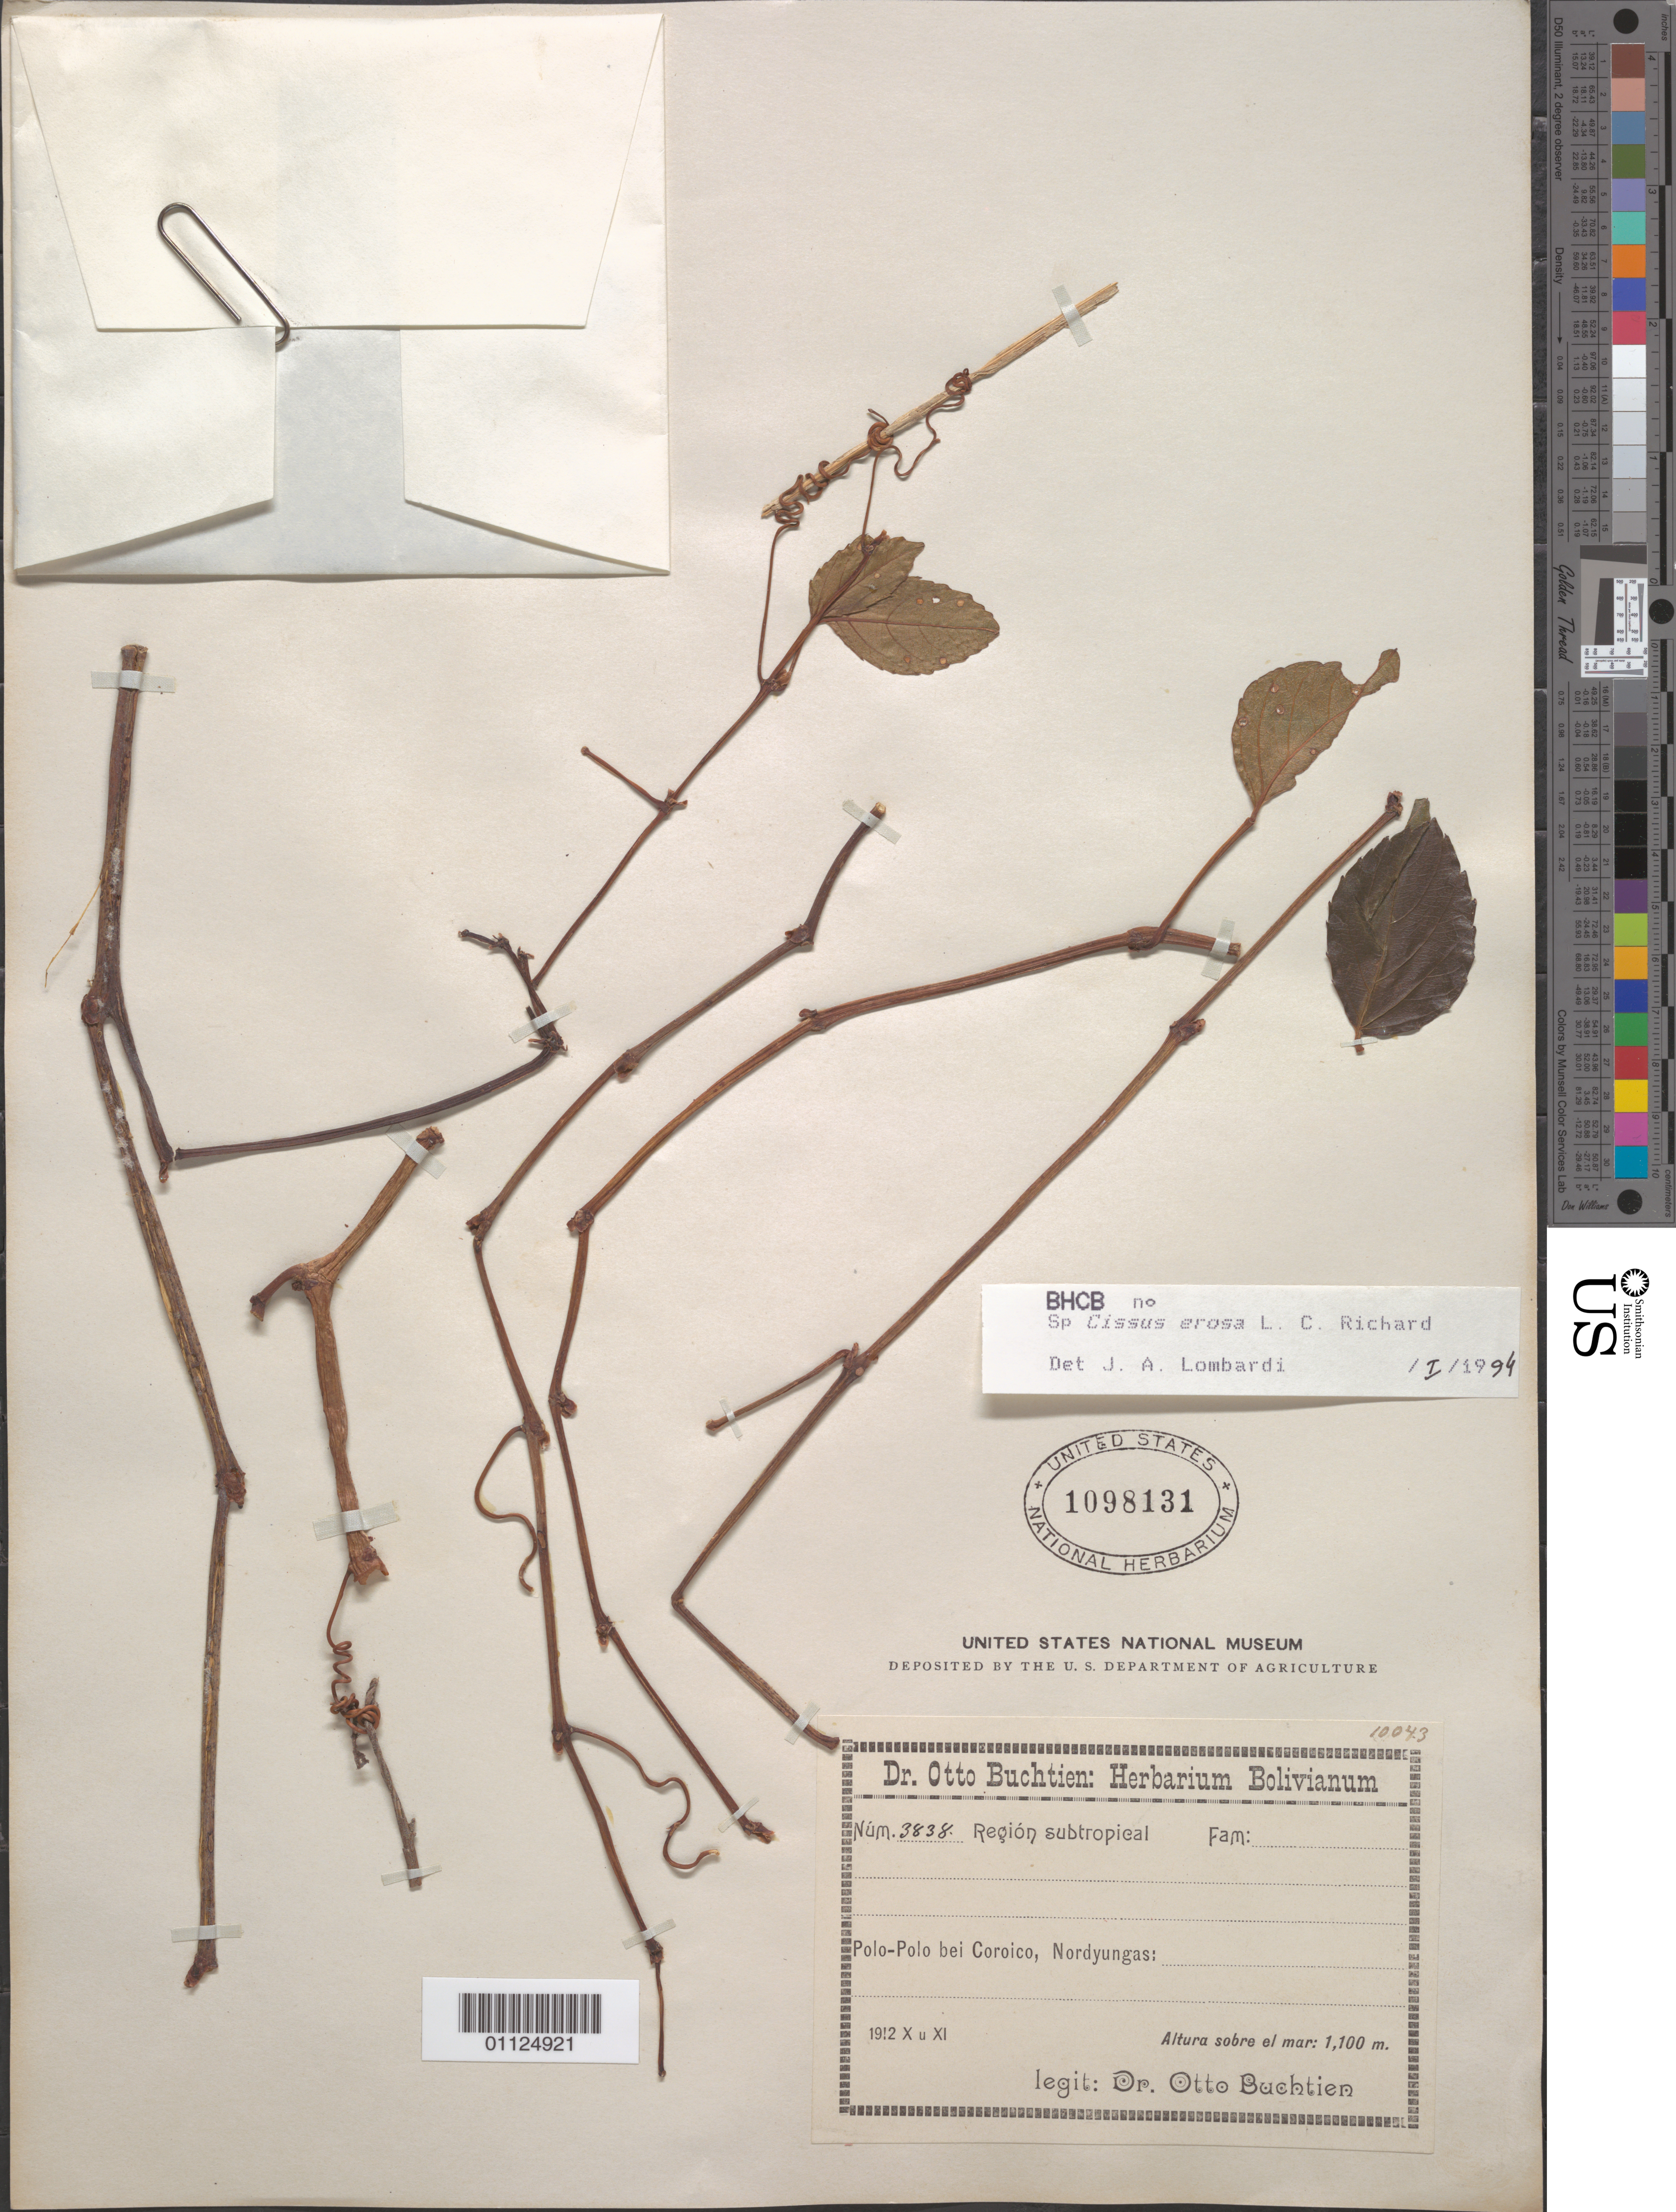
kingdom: Plantae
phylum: Tracheophyta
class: Magnoliopsida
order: Vitales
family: Vitaceae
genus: Cissus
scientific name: Cissus erosa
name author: Rich.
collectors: O. Buchtien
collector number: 3838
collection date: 1912-10/1912-11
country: Bolivia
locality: Polo-Polo bei Coroico, Nordyungas.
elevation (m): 1100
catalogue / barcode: US 1098131